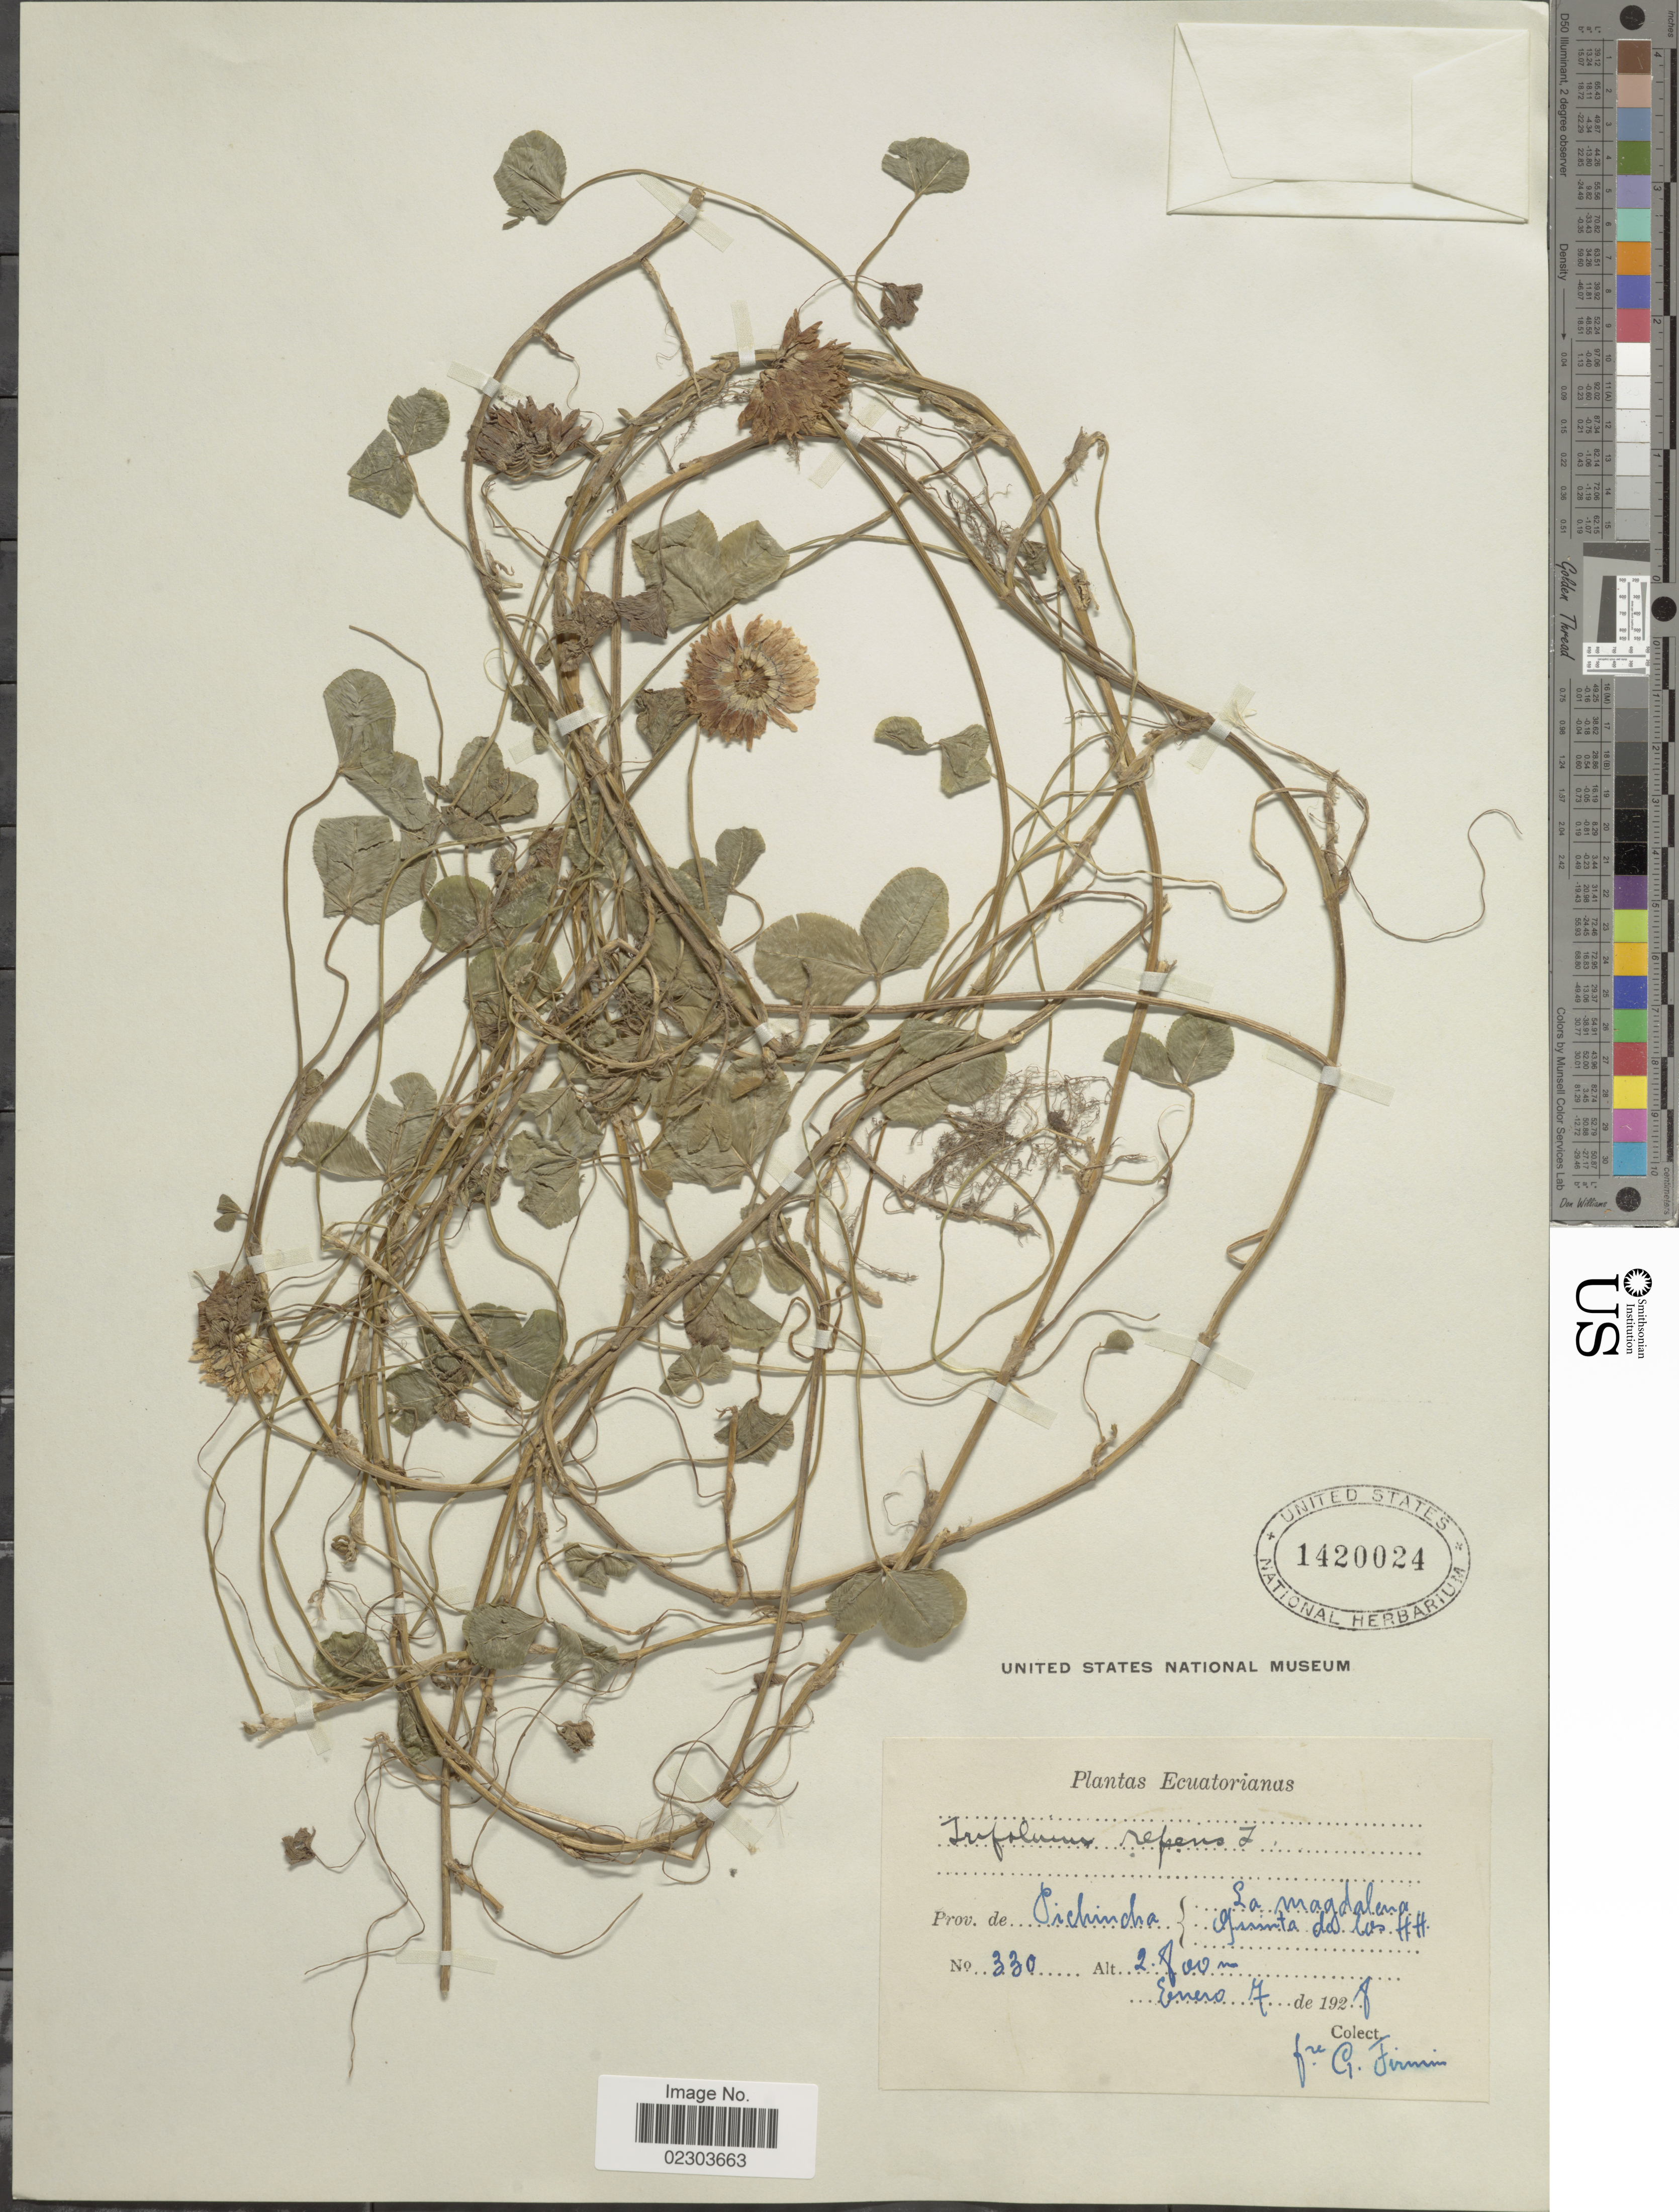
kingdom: Plantae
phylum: Tracheophyta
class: Magnoliopsida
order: Fabales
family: Fabaceae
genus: Trifolium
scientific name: Trifolium repens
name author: L.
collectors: F. Firmin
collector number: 330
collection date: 1928-01-07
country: Ecuador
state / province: Pichincha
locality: La Magdalena, Quinta dos los H.H.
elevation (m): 2800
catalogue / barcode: US 1420024